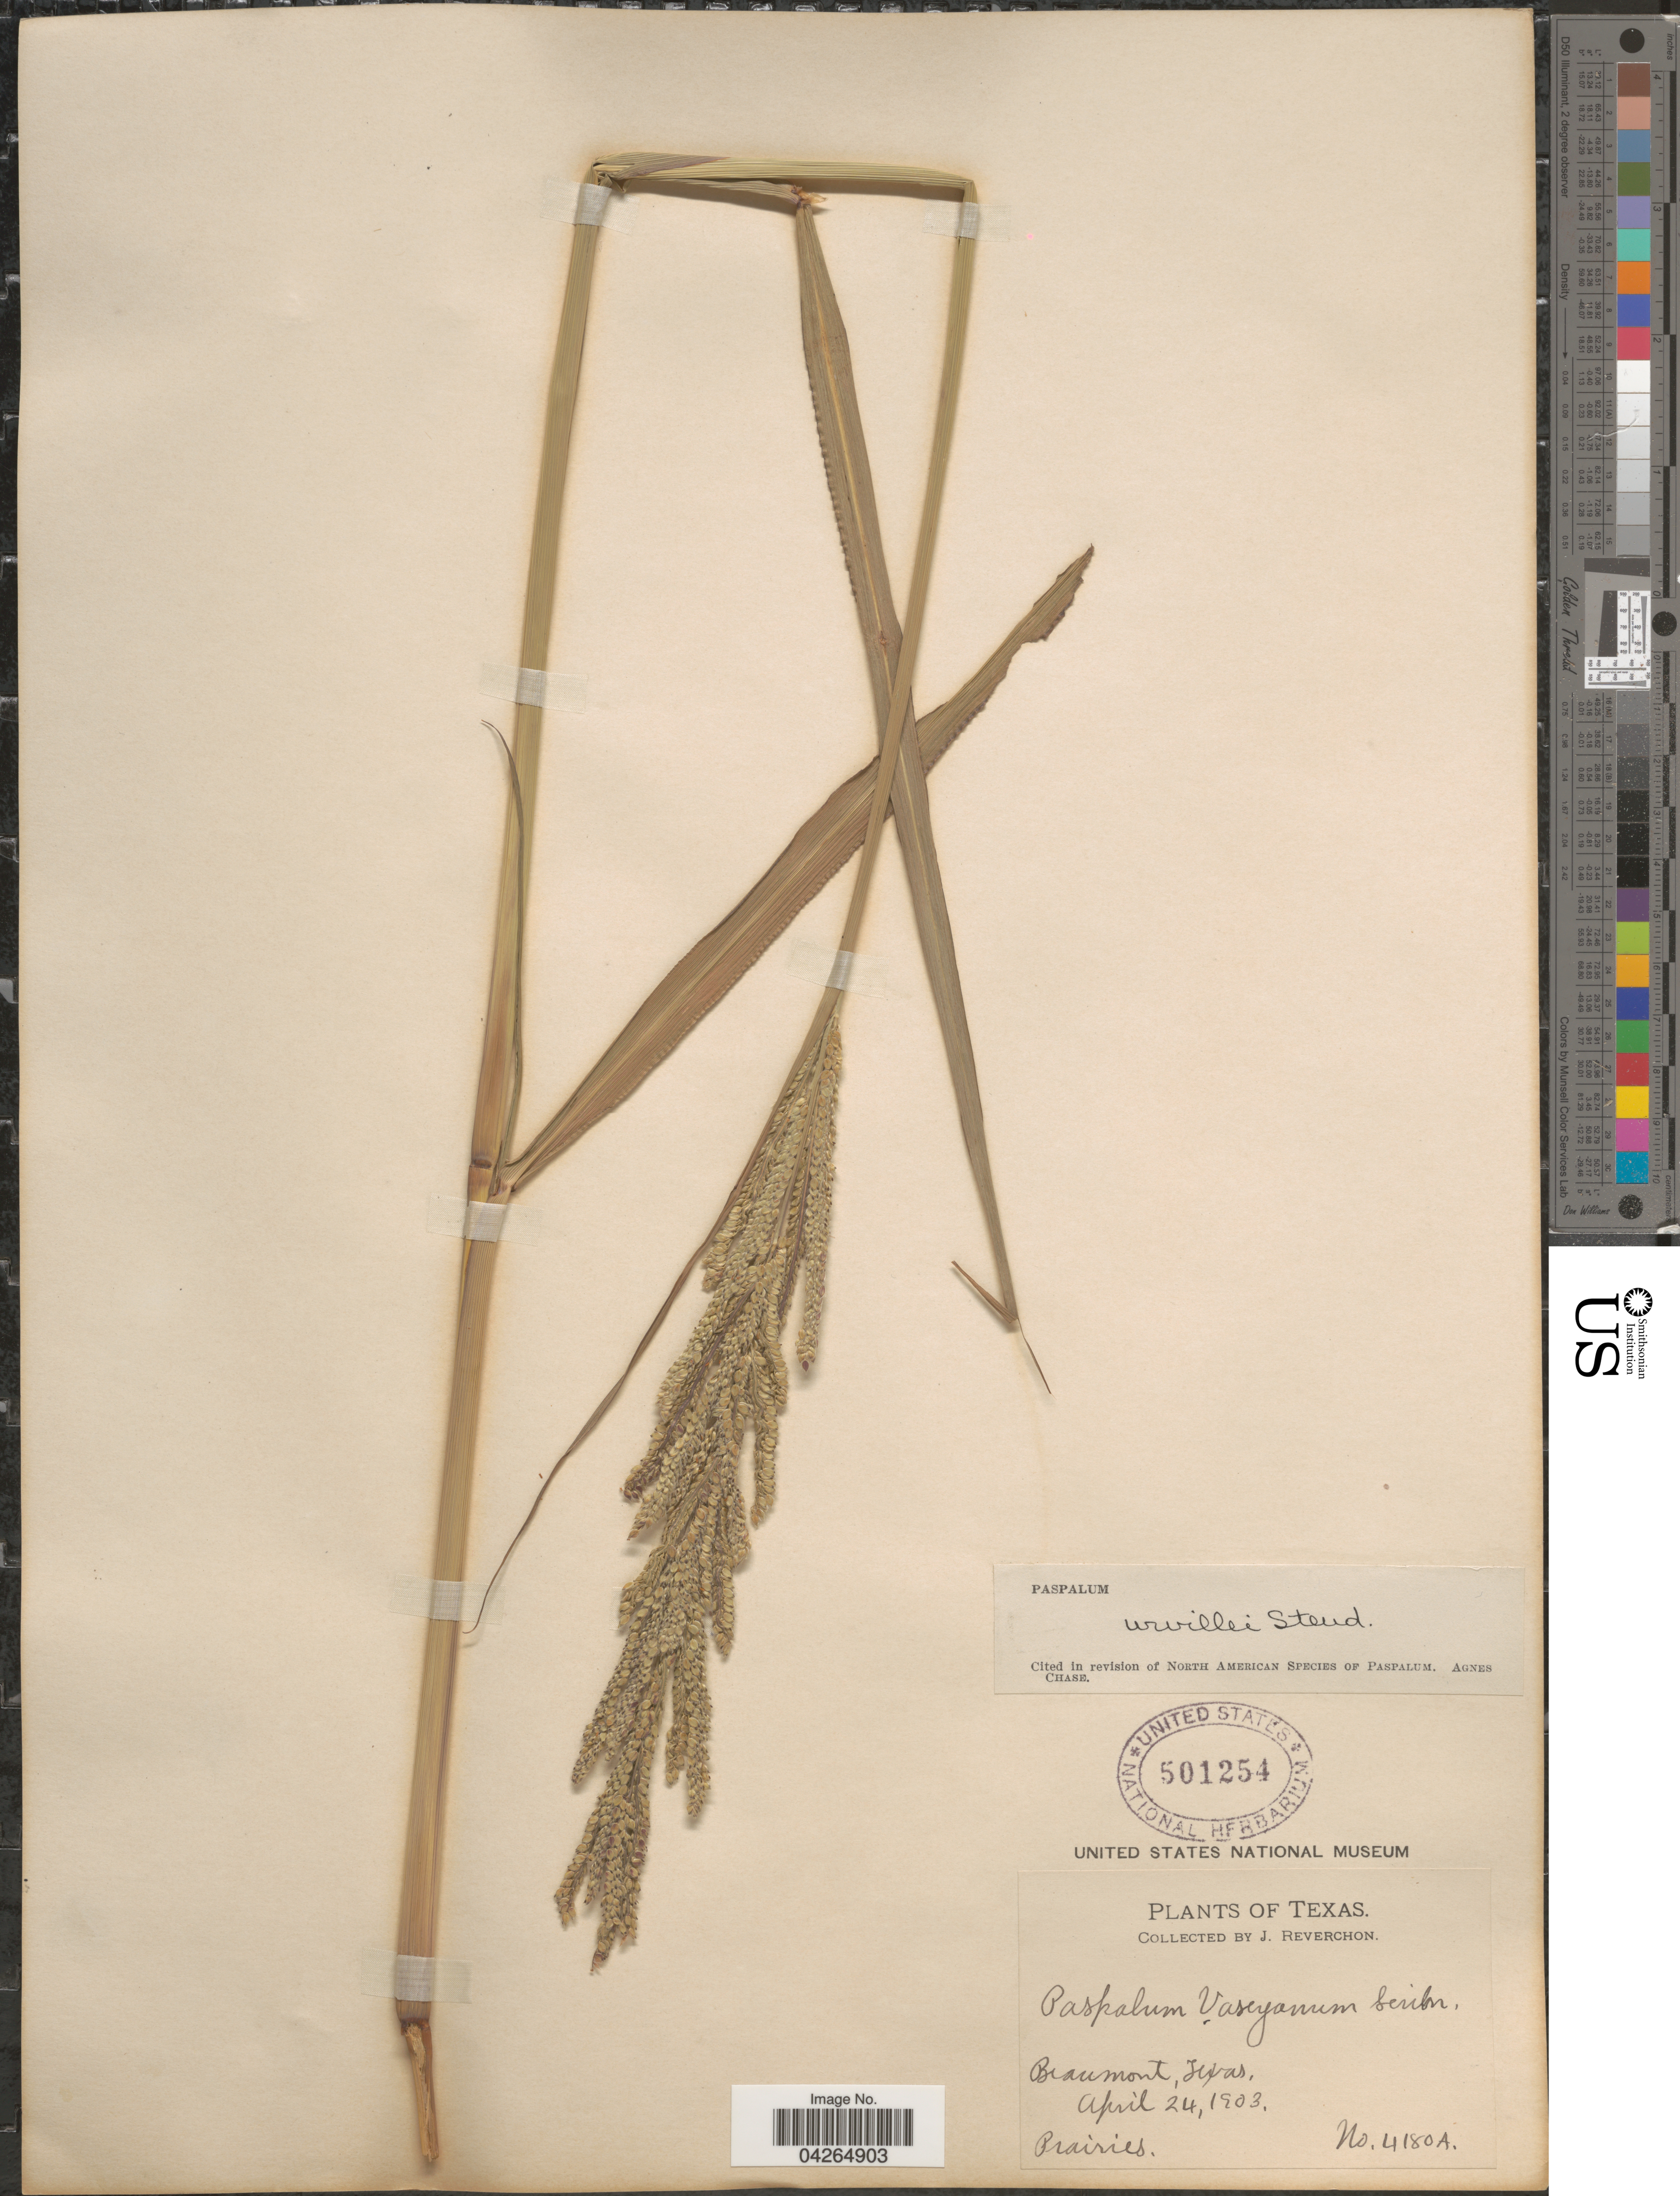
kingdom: Plantae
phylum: Tracheophyta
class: Liliopsida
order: Poales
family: Poaceae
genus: Paspalum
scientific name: Paspalum urvillei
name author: Steud.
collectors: J. Reverchon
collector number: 4180A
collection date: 1903-04-24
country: United States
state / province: Texas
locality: Braumont.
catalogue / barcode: US 501254